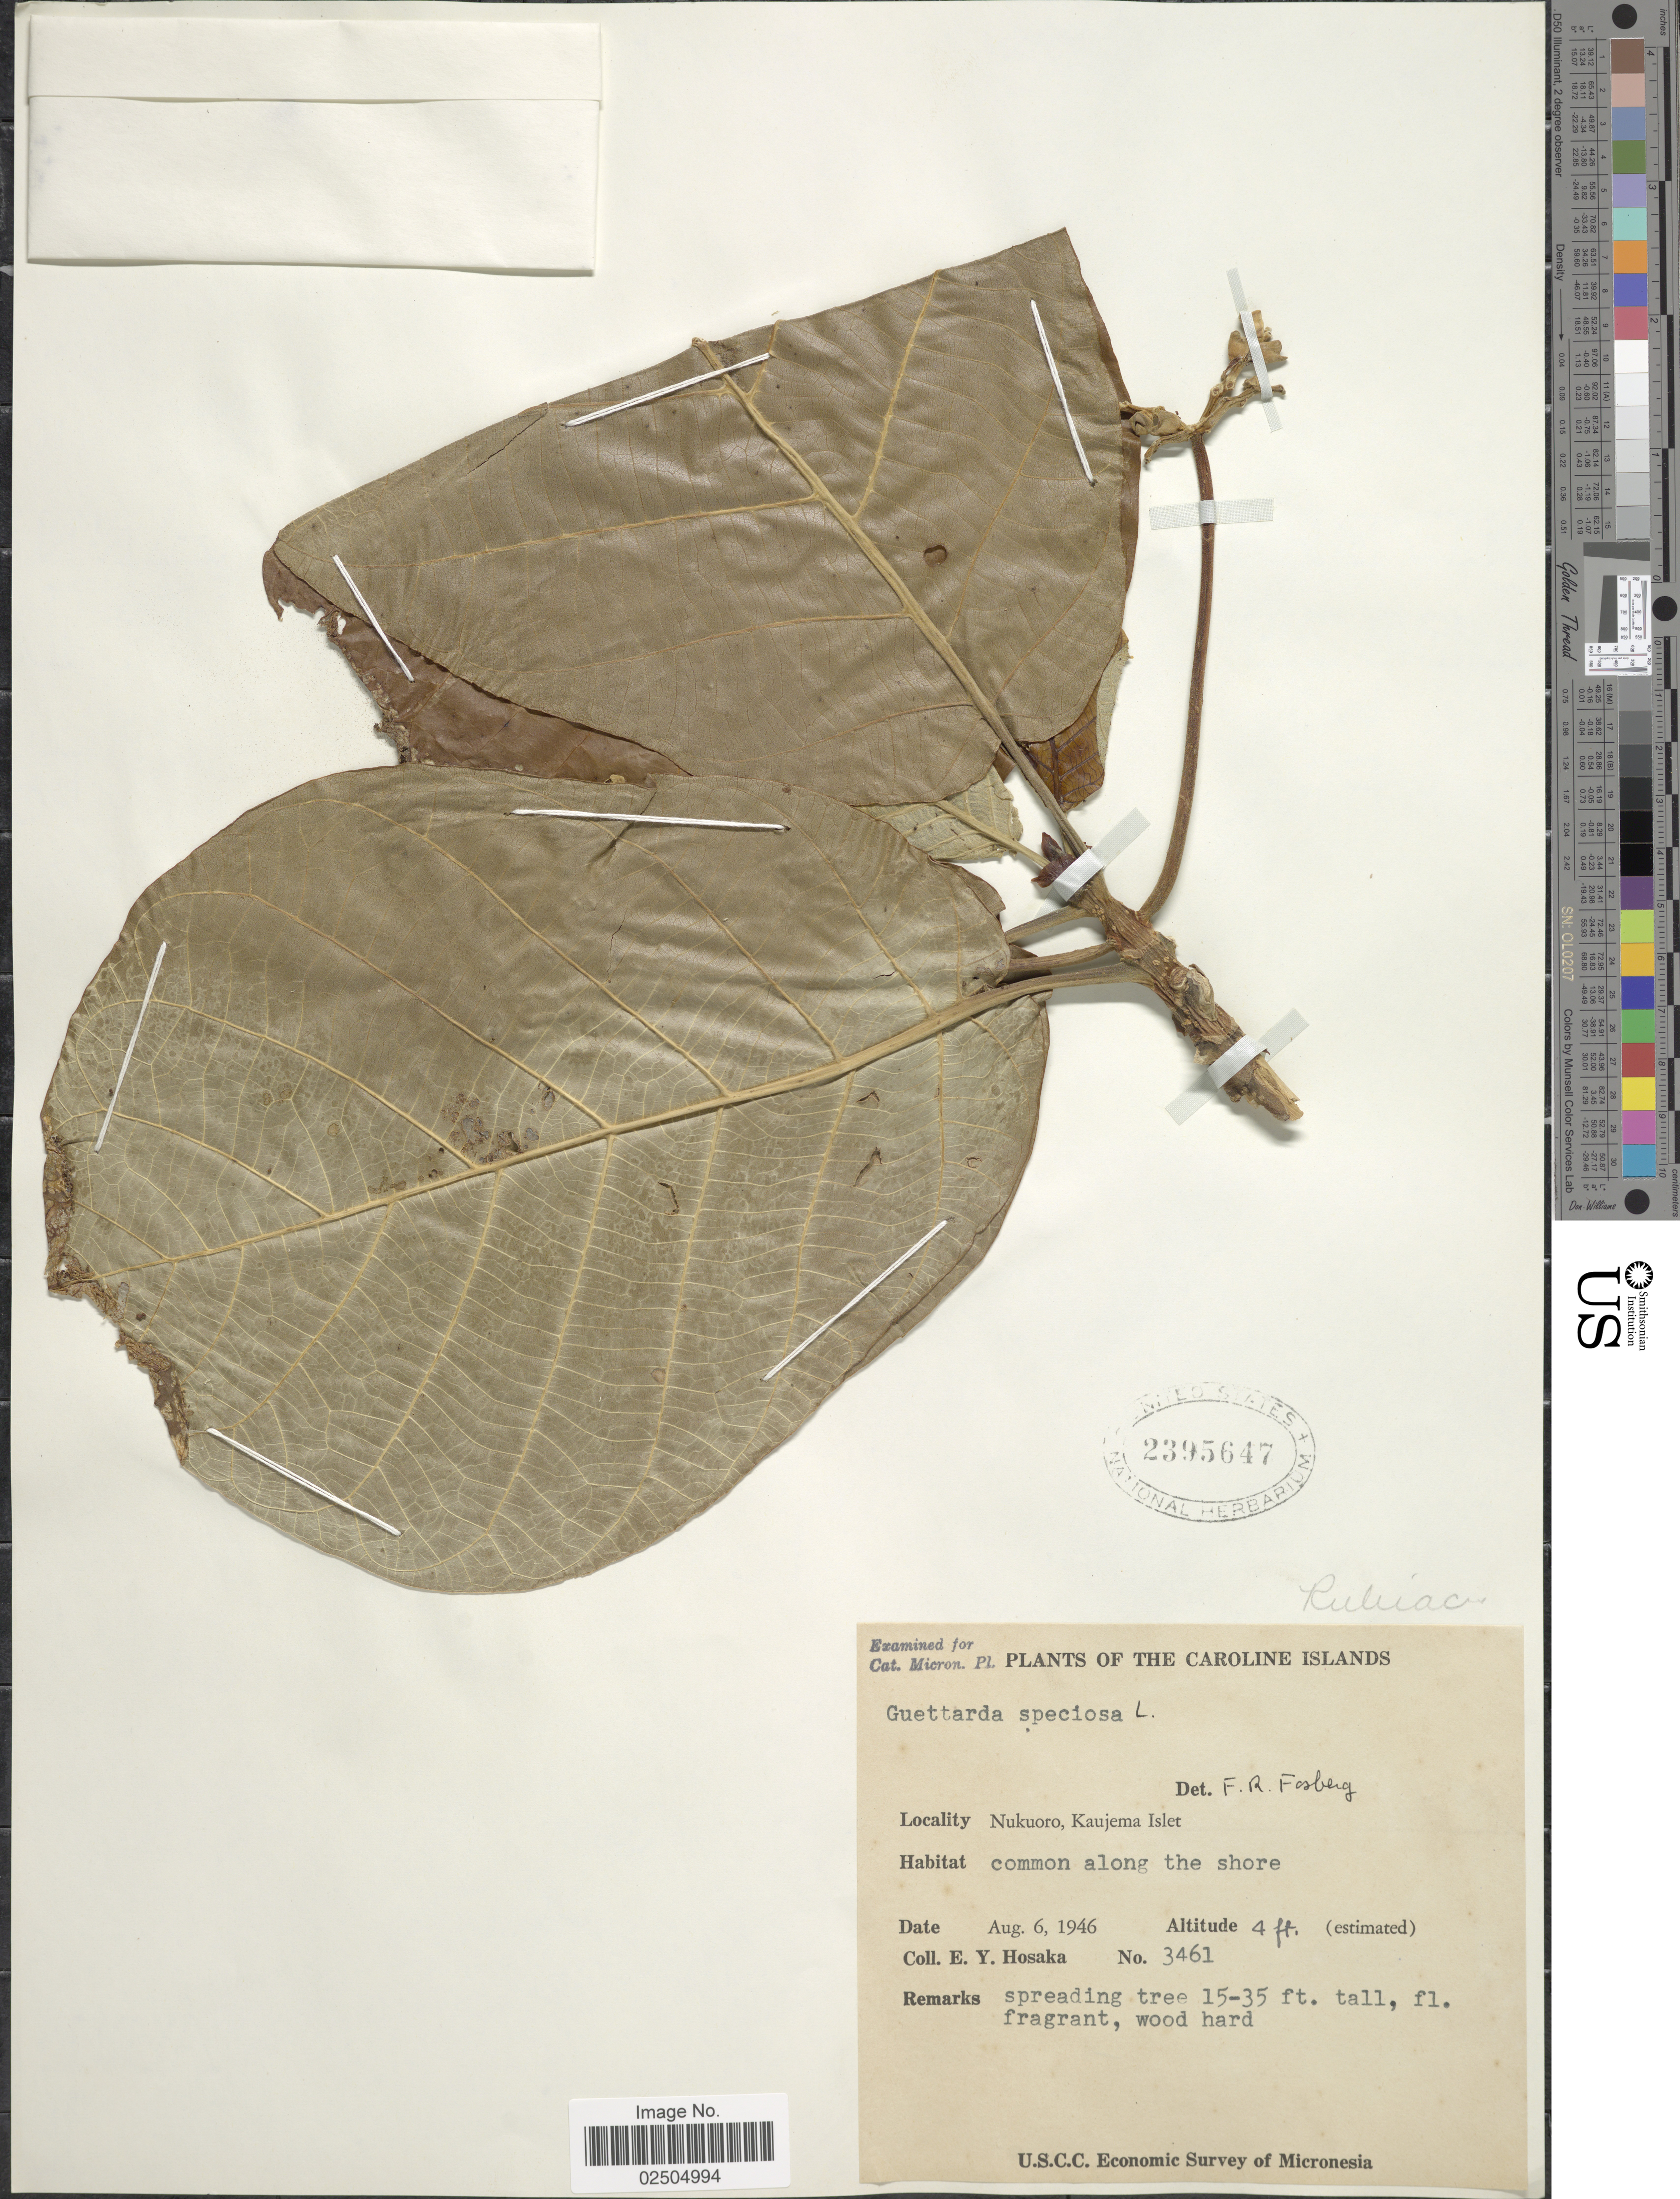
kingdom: Plantae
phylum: Tracheophyta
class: Magnoliopsida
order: Gentianales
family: Rubiaceae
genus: Guettarda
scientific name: Guettarda speciosa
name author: L.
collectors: E. Y. Hosaka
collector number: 3461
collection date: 1946-08-06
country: Micronesia, Federated States of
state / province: Pohnpei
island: Nukuoro Atoll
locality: The Caroline Islands, Nukuoro, Kaujema Islet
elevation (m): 1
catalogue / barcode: US 2395647